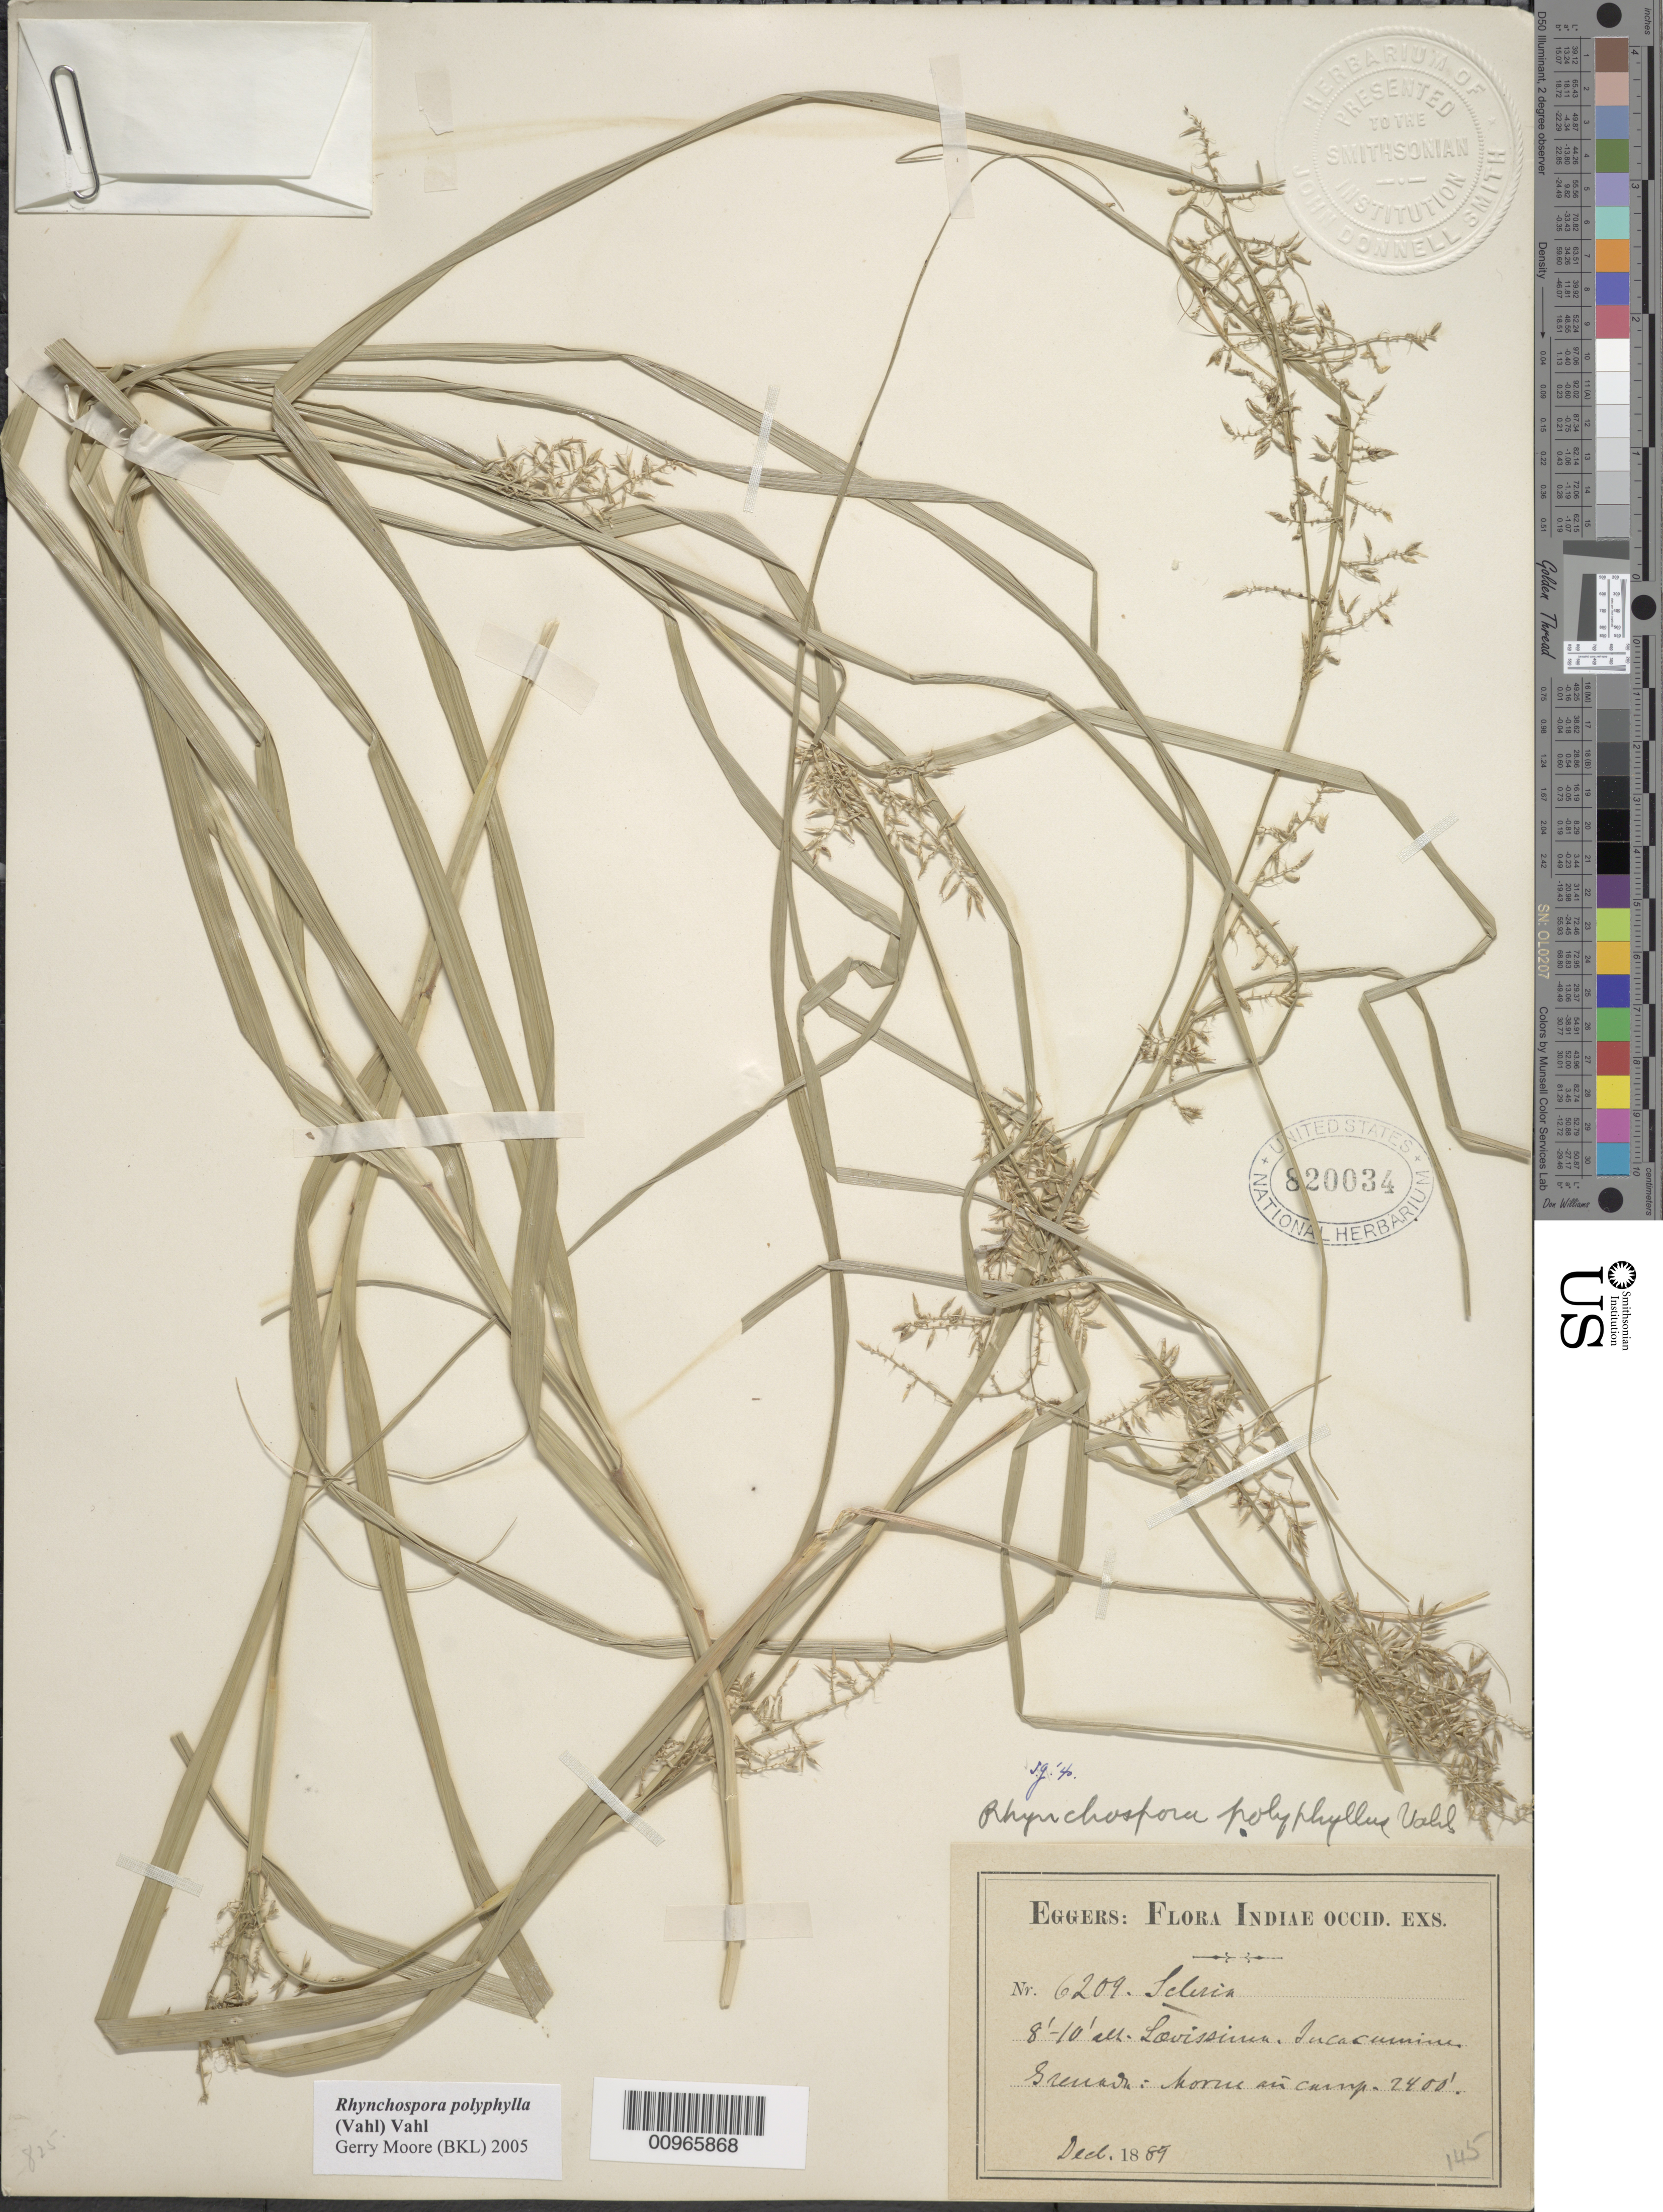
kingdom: Plantae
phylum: Tracheophyta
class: Liliopsida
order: Poales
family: Cyperaceae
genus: Rhynchospora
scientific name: Rhynchospora polyphylla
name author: (Vahl) Vahl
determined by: Moore, G.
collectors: H. F. A. von Eggers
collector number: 6209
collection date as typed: Dec 1889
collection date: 1889-12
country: Grenada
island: Grenada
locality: Morne on camp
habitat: In cacuminis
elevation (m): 732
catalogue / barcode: US 820034